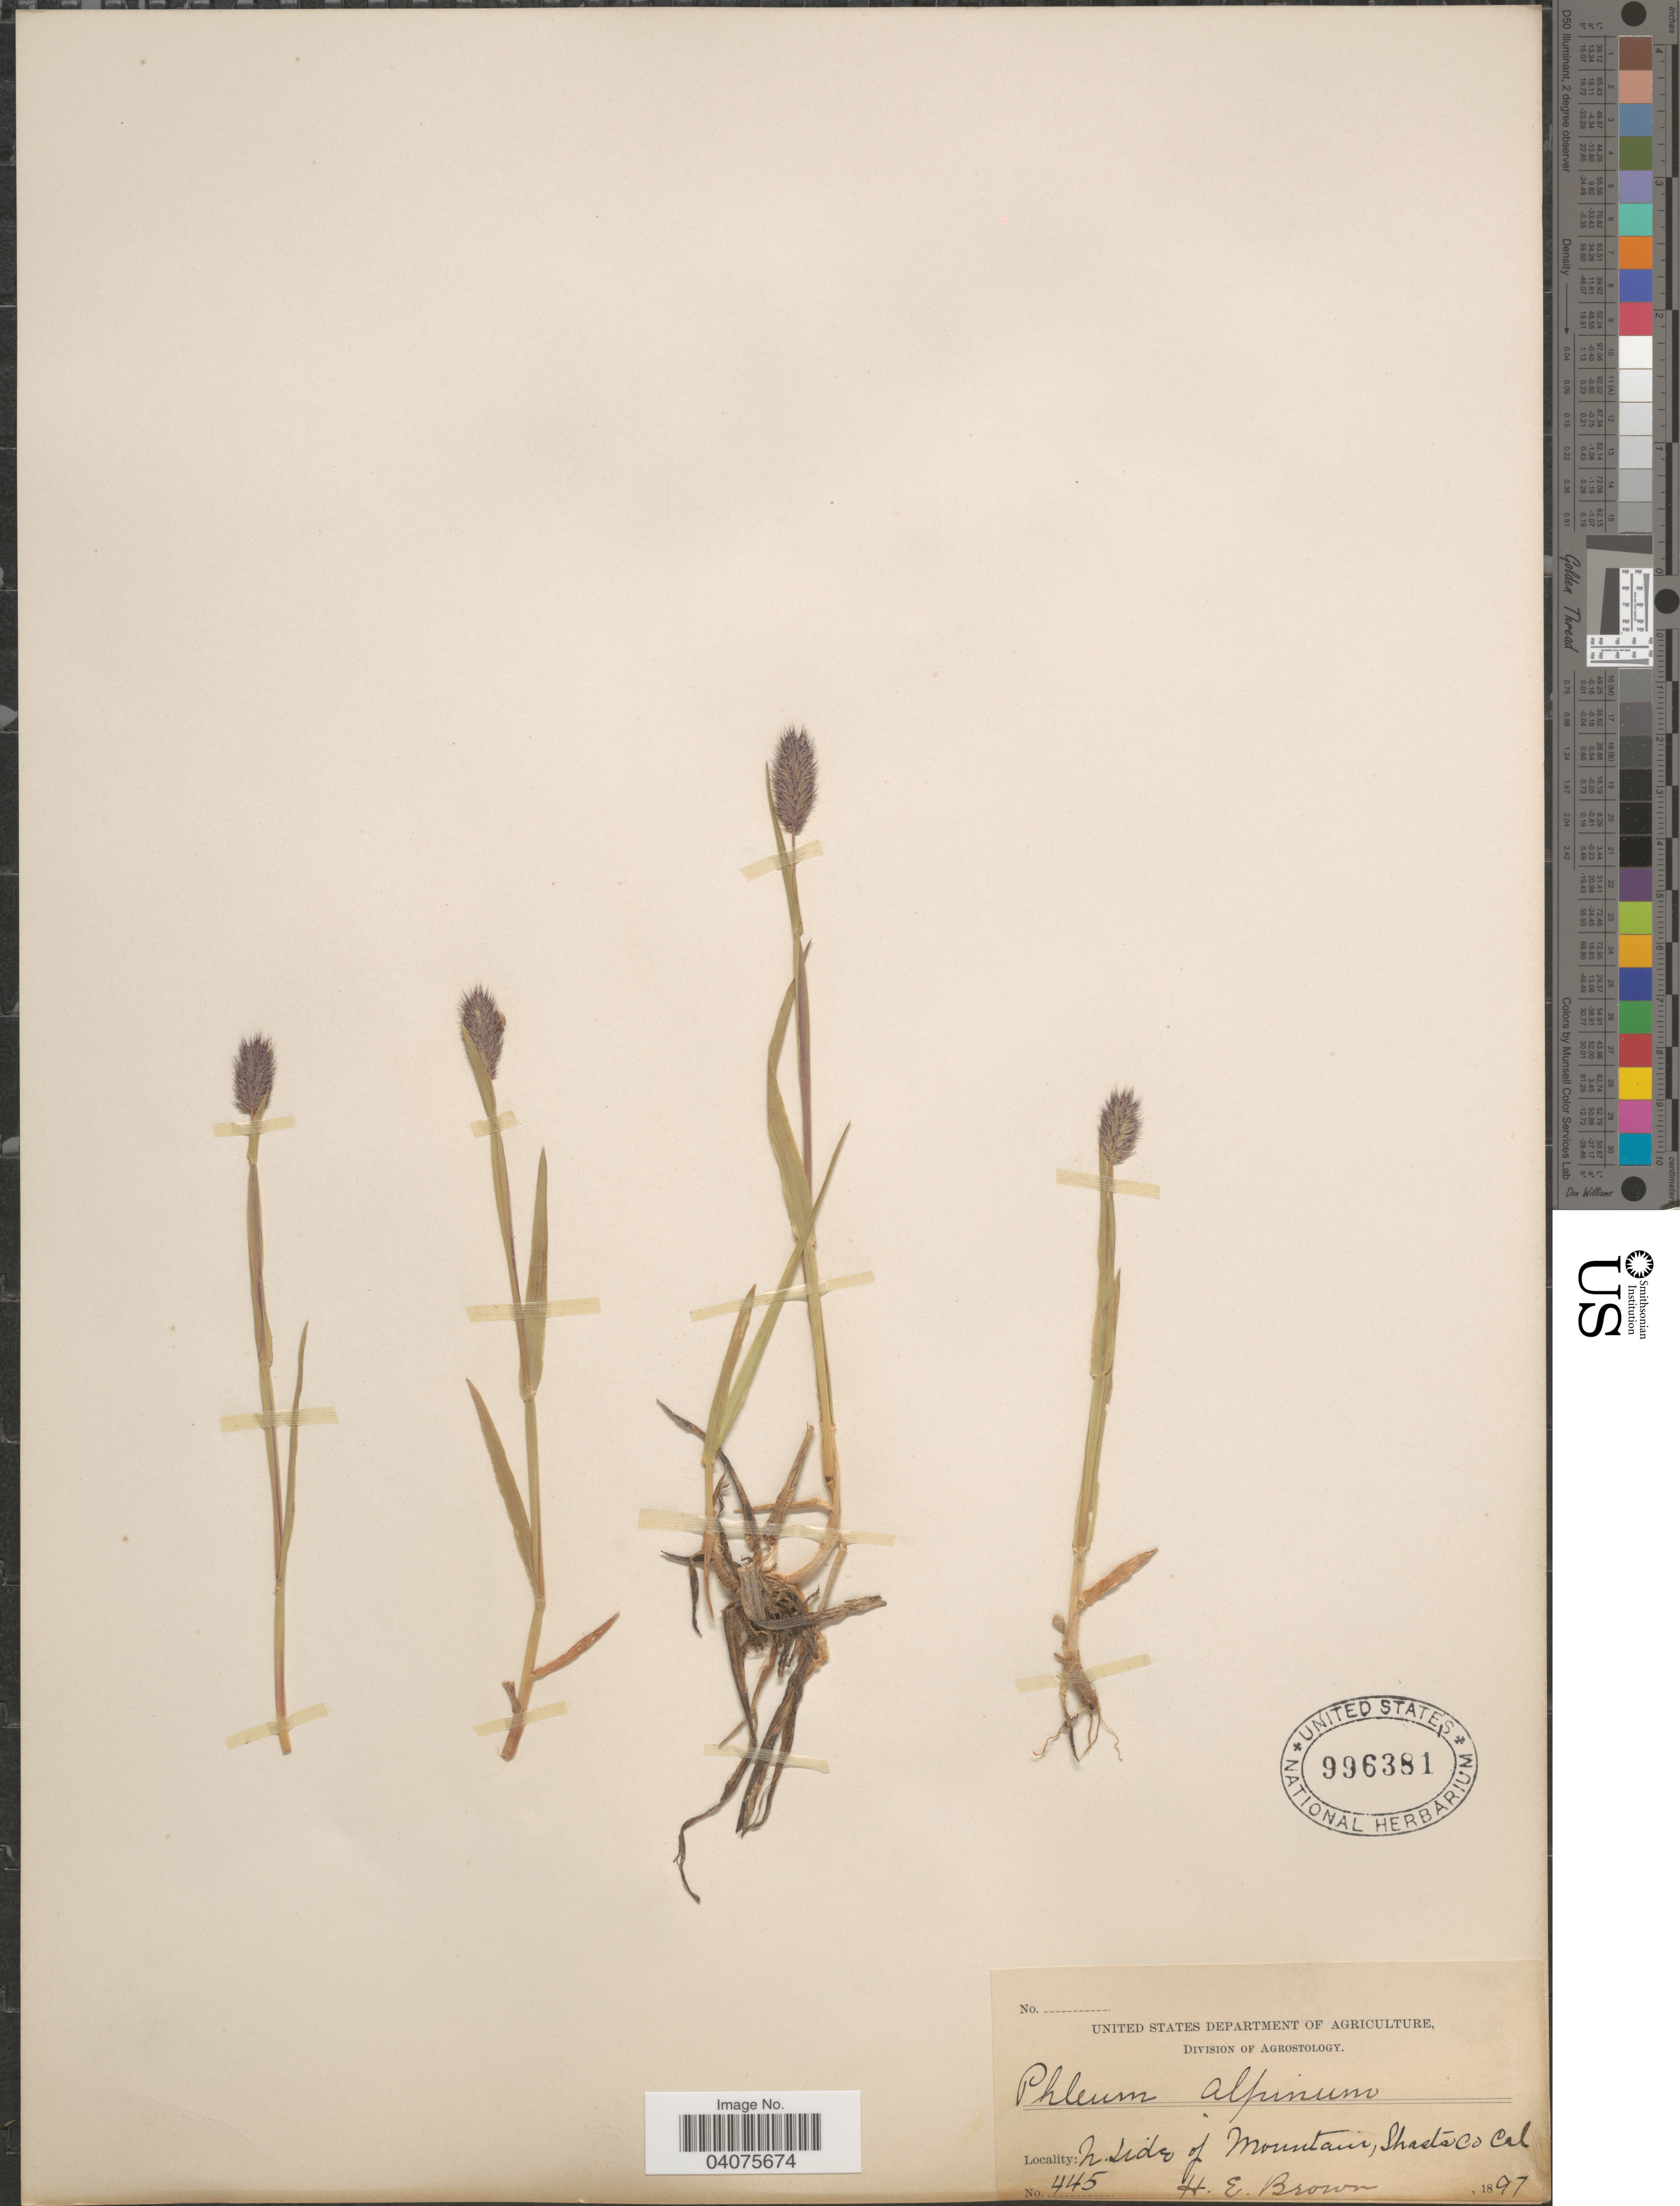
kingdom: Plantae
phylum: Tracheophyta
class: Liliopsida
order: Poales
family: Poaceae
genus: Phleum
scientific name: Phleum alpinum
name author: L.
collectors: H. E. Brown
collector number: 445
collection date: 1897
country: United States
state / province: California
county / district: Shasta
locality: N. side of Mountain, Shasta Co.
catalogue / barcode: US 996381